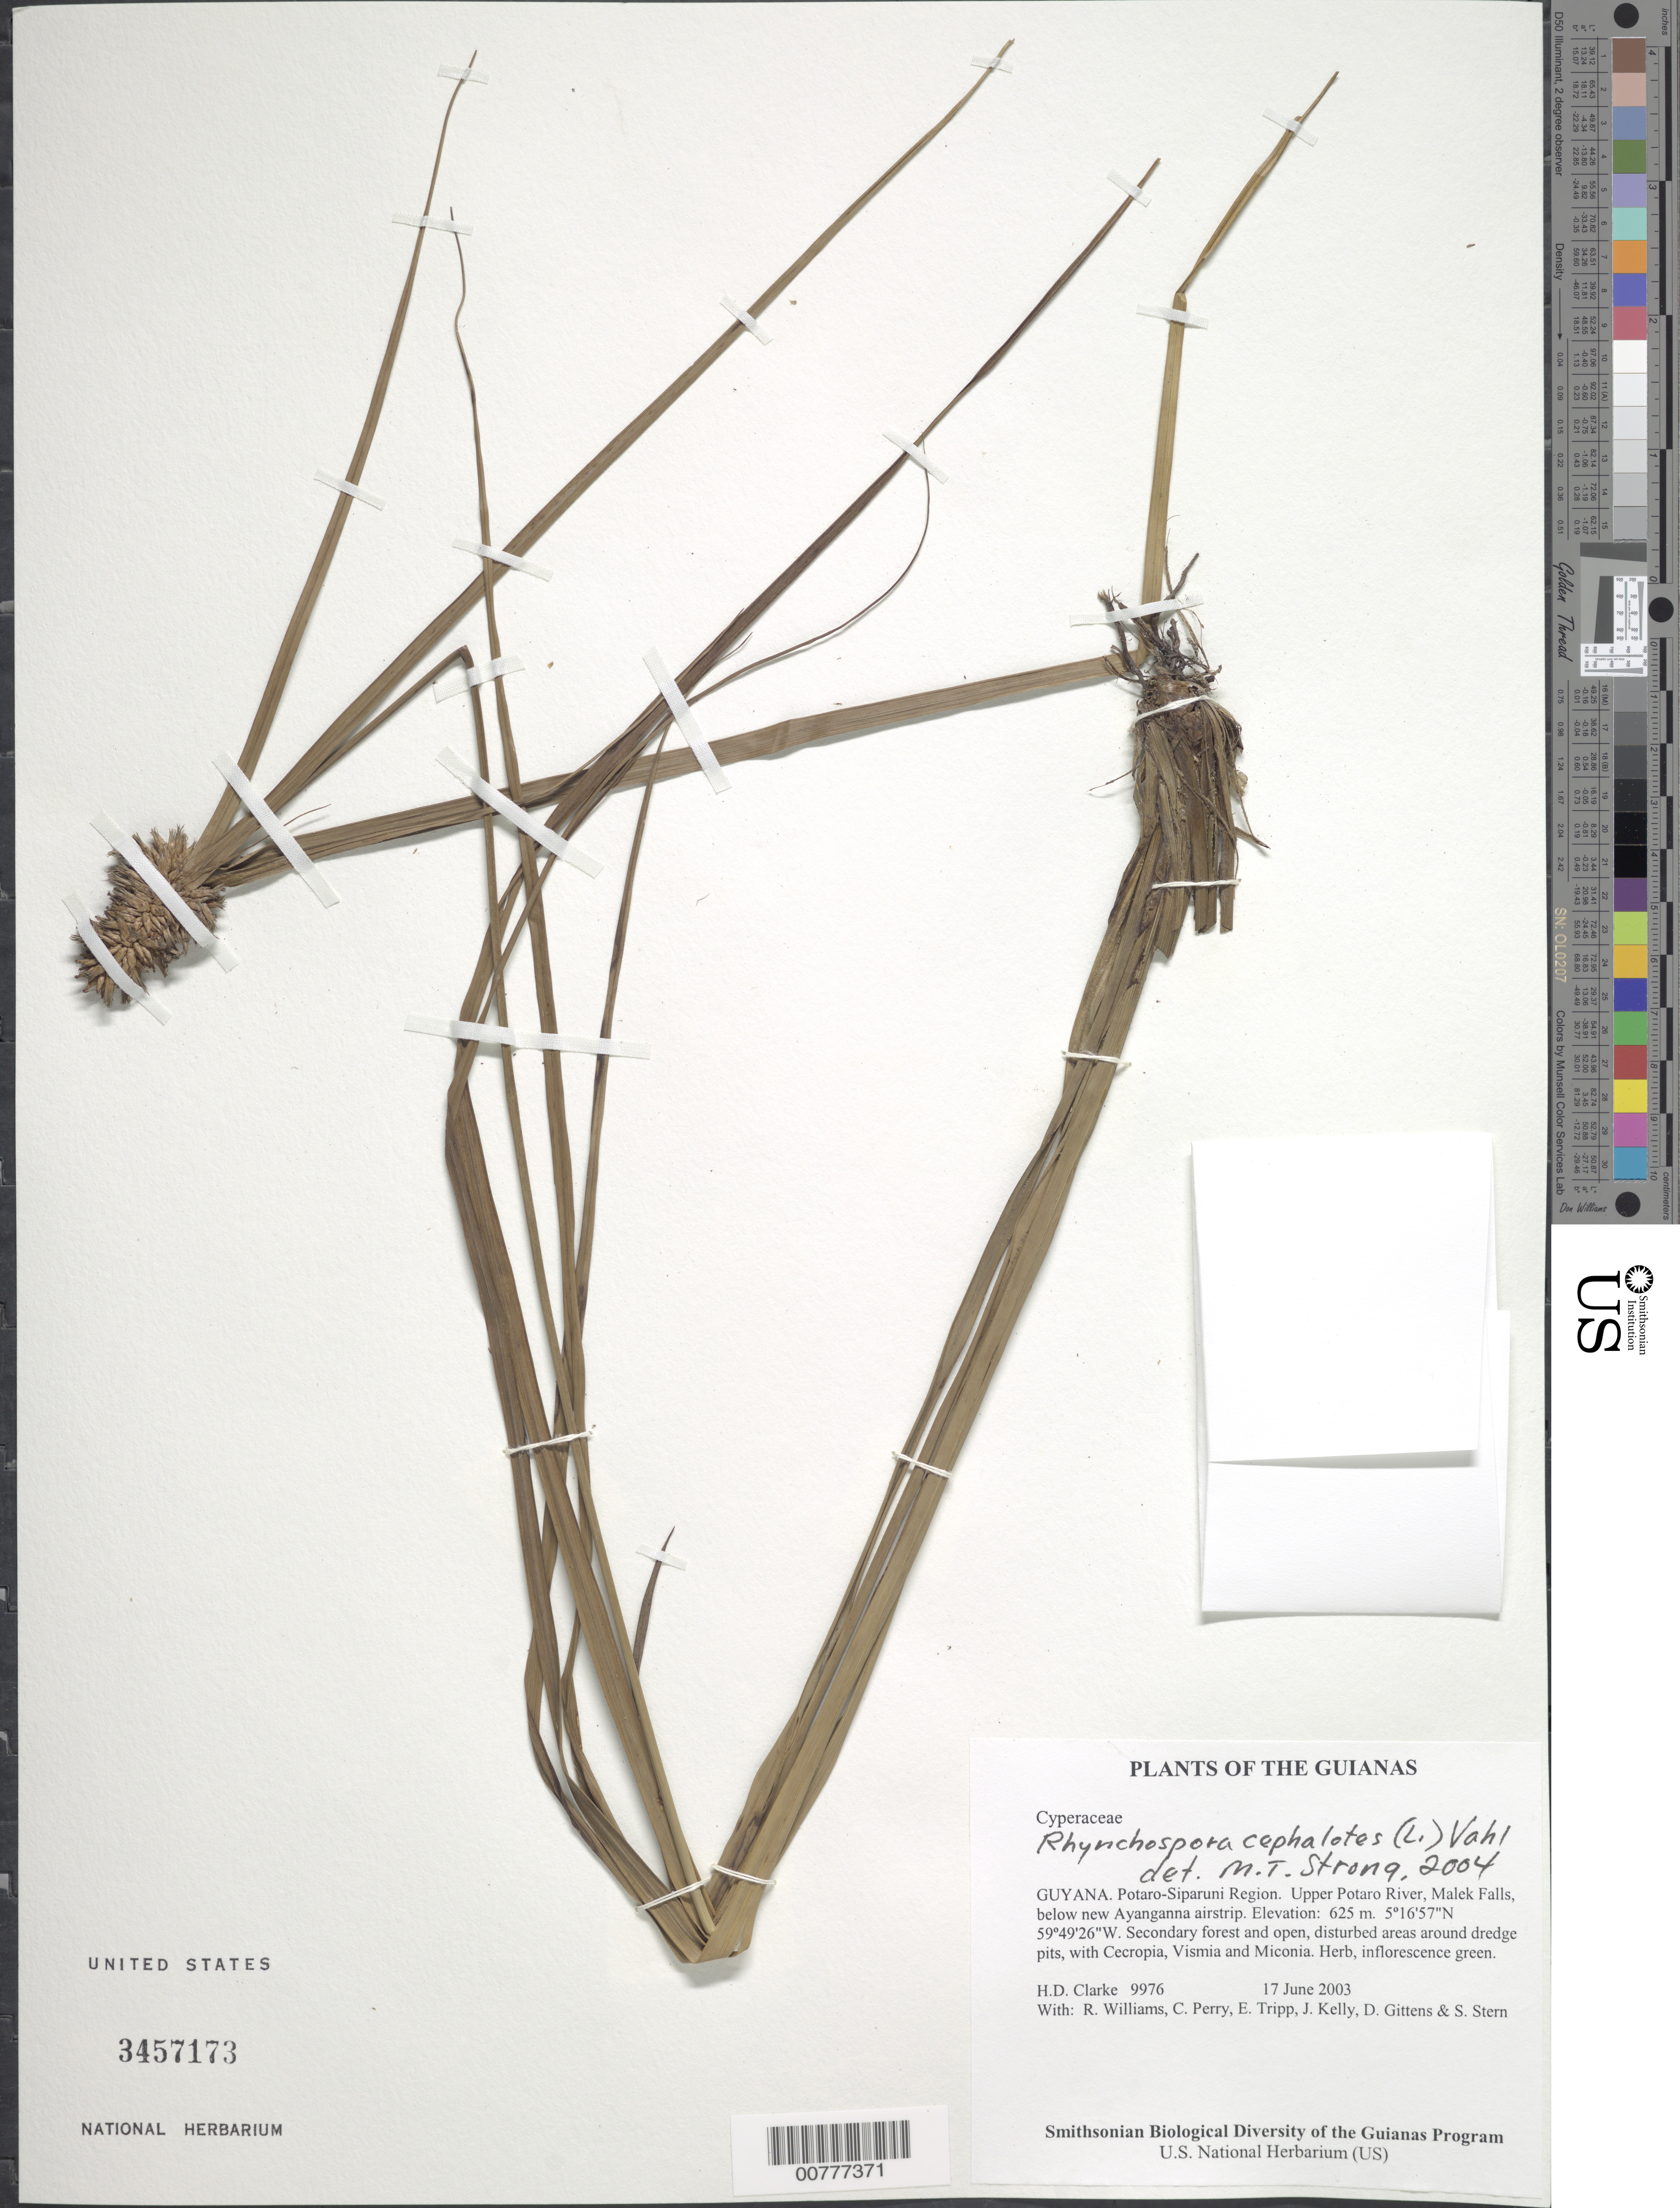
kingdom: Plantae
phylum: Tracheophyta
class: Liliopsida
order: Poales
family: Cyperaceae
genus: Rhynchospora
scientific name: Rhynchospora cephalotes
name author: (L.) Vahl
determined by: Strong, M. T., (US), Smithsonian Institution - National Museum of Natural History (UNITED STATES)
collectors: H. D. Clarke, R. Williams, C. Perry, E. Tripp, J. Kelly, D. Gittens & S. R. Stern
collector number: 9976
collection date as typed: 17 June 2003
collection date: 2003-06-17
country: Guyana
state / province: Potaro-Siparuni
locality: Upper Potaro River, Malek Falls, below new Ayanganna airstrip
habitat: Secondary forest and open, disturbed areas around dredge pits, with Cecropia, Vismia and Miconia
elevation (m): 625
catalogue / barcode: US 3457173